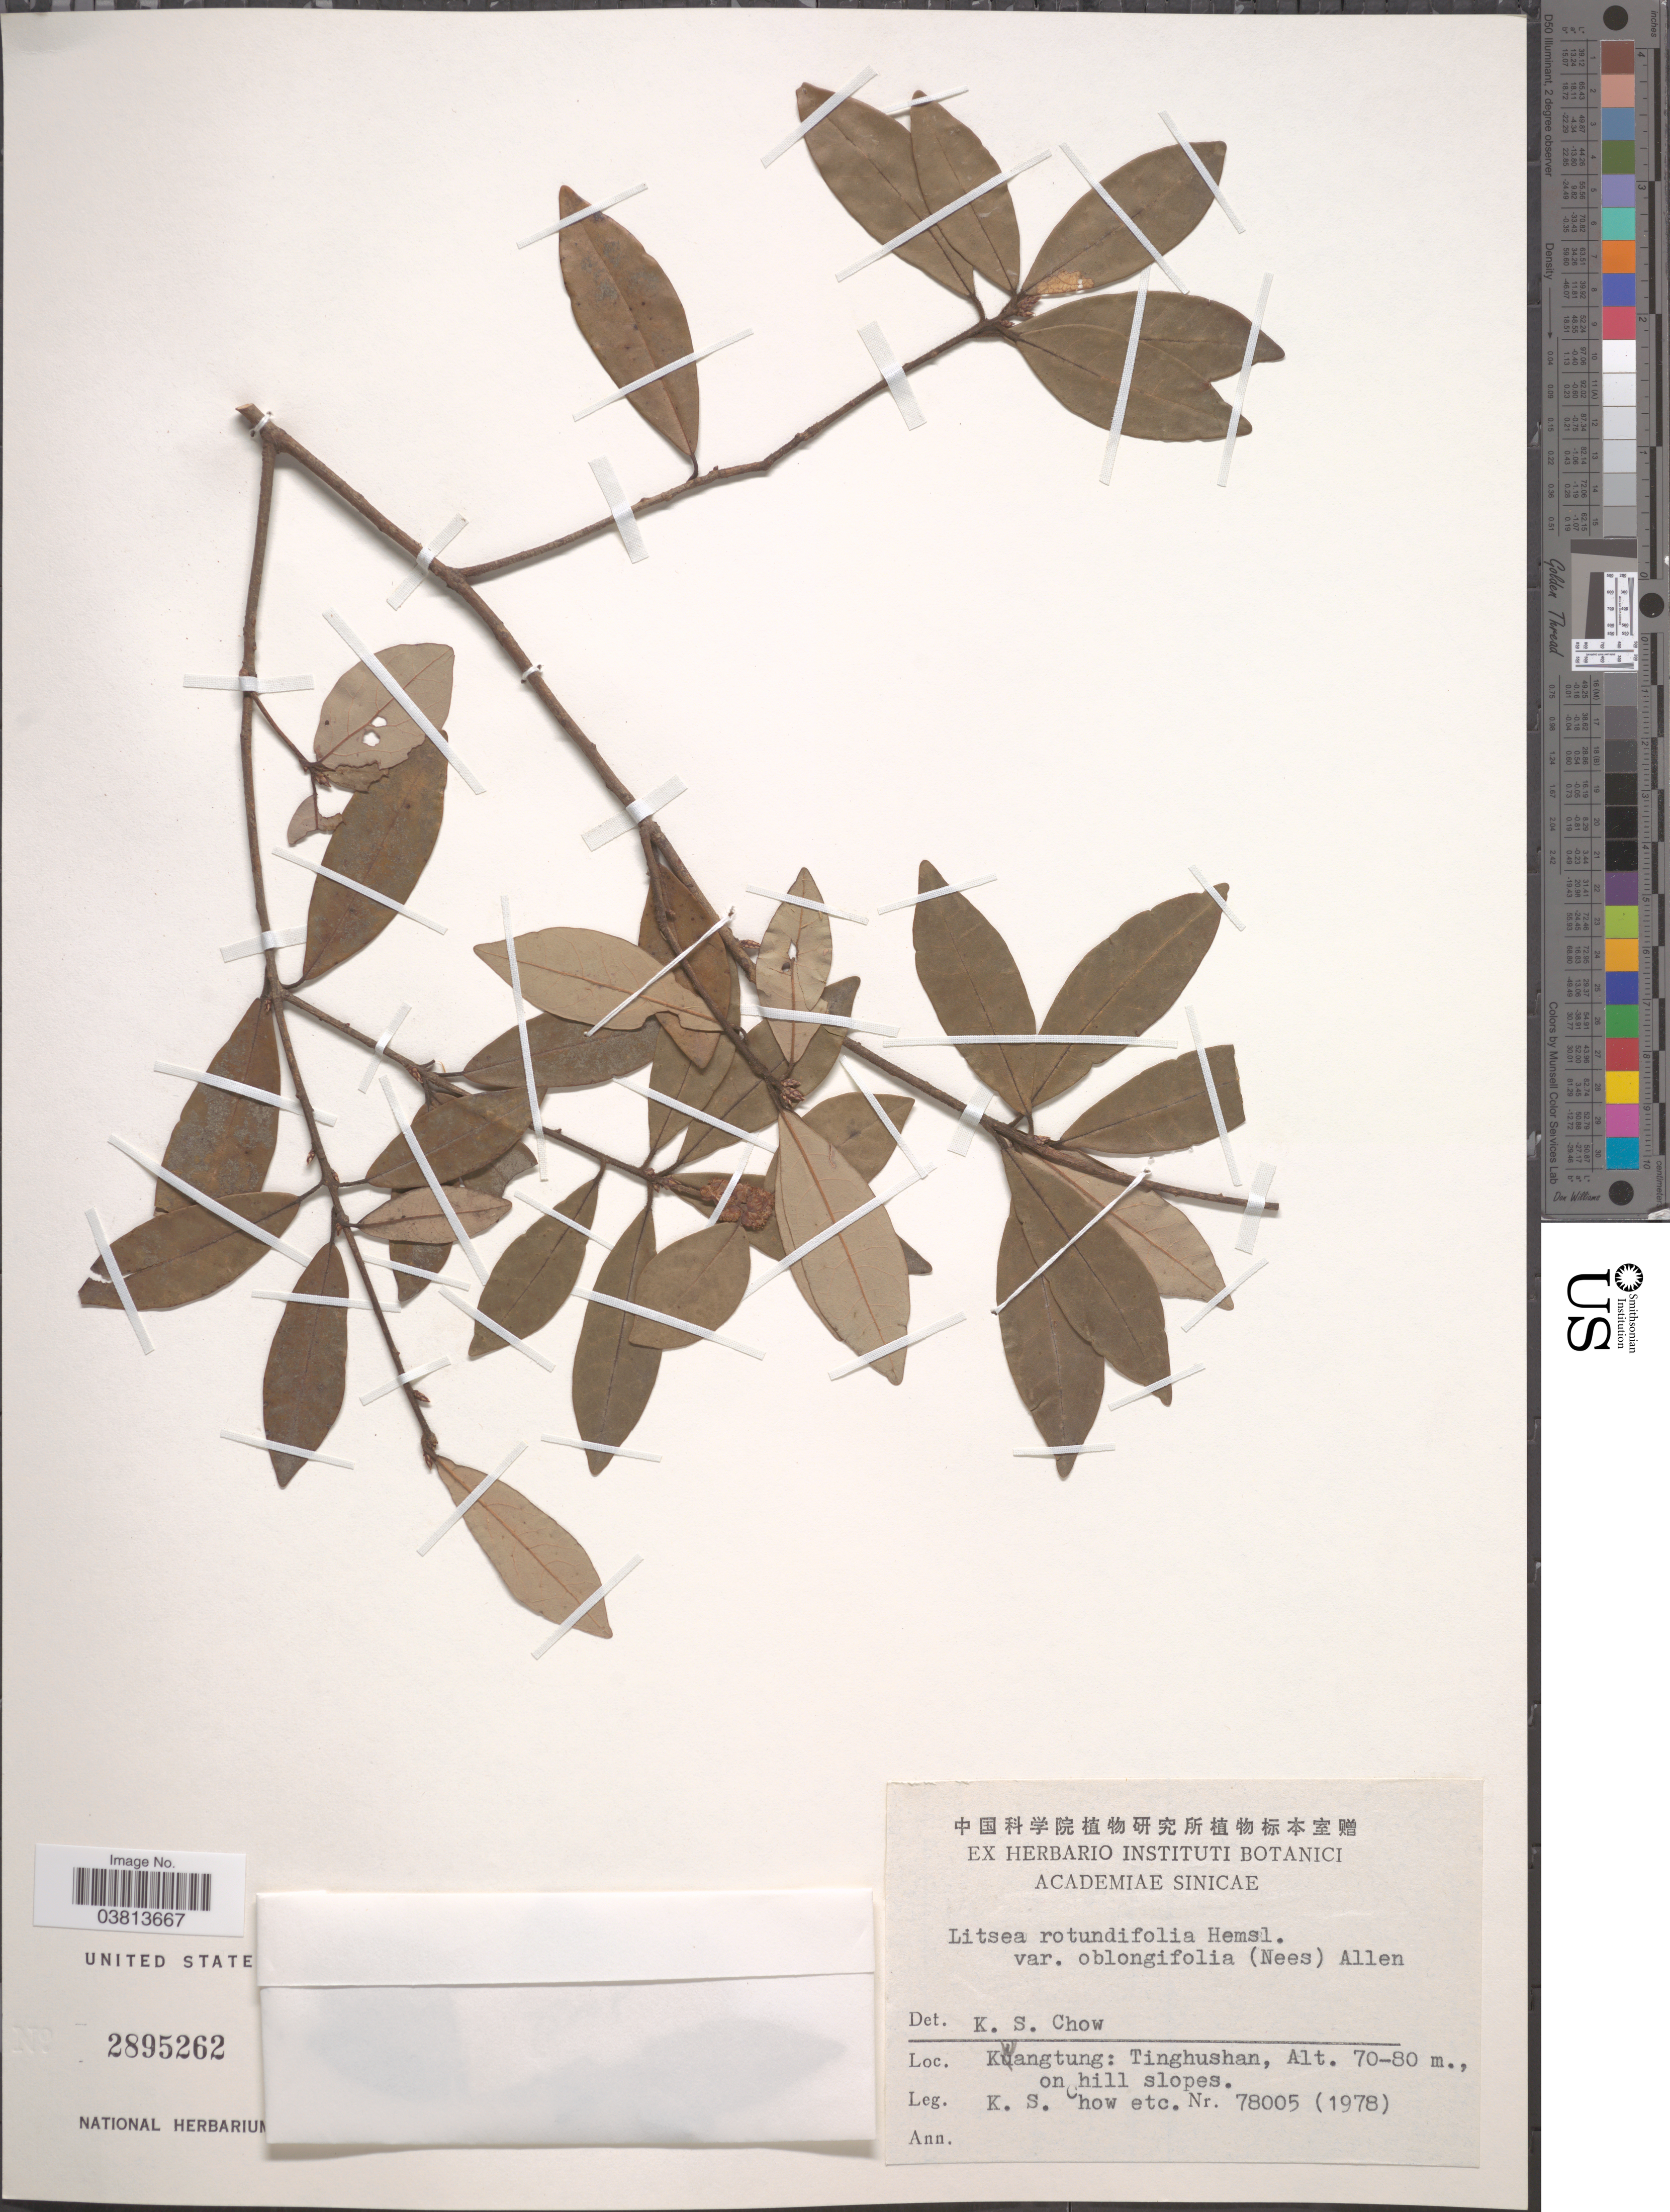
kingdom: Plantae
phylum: Tracheophyta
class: Magnoliopsida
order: Laurales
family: Lauraceae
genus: Litsea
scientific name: Litsea rotundifolia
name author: Hemsl.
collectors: K. S. Chow & et al.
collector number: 78005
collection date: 1978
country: China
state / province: Guangdong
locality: Kwangtung: Tinghushan, on hill slopes.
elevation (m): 70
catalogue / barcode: US 2895262